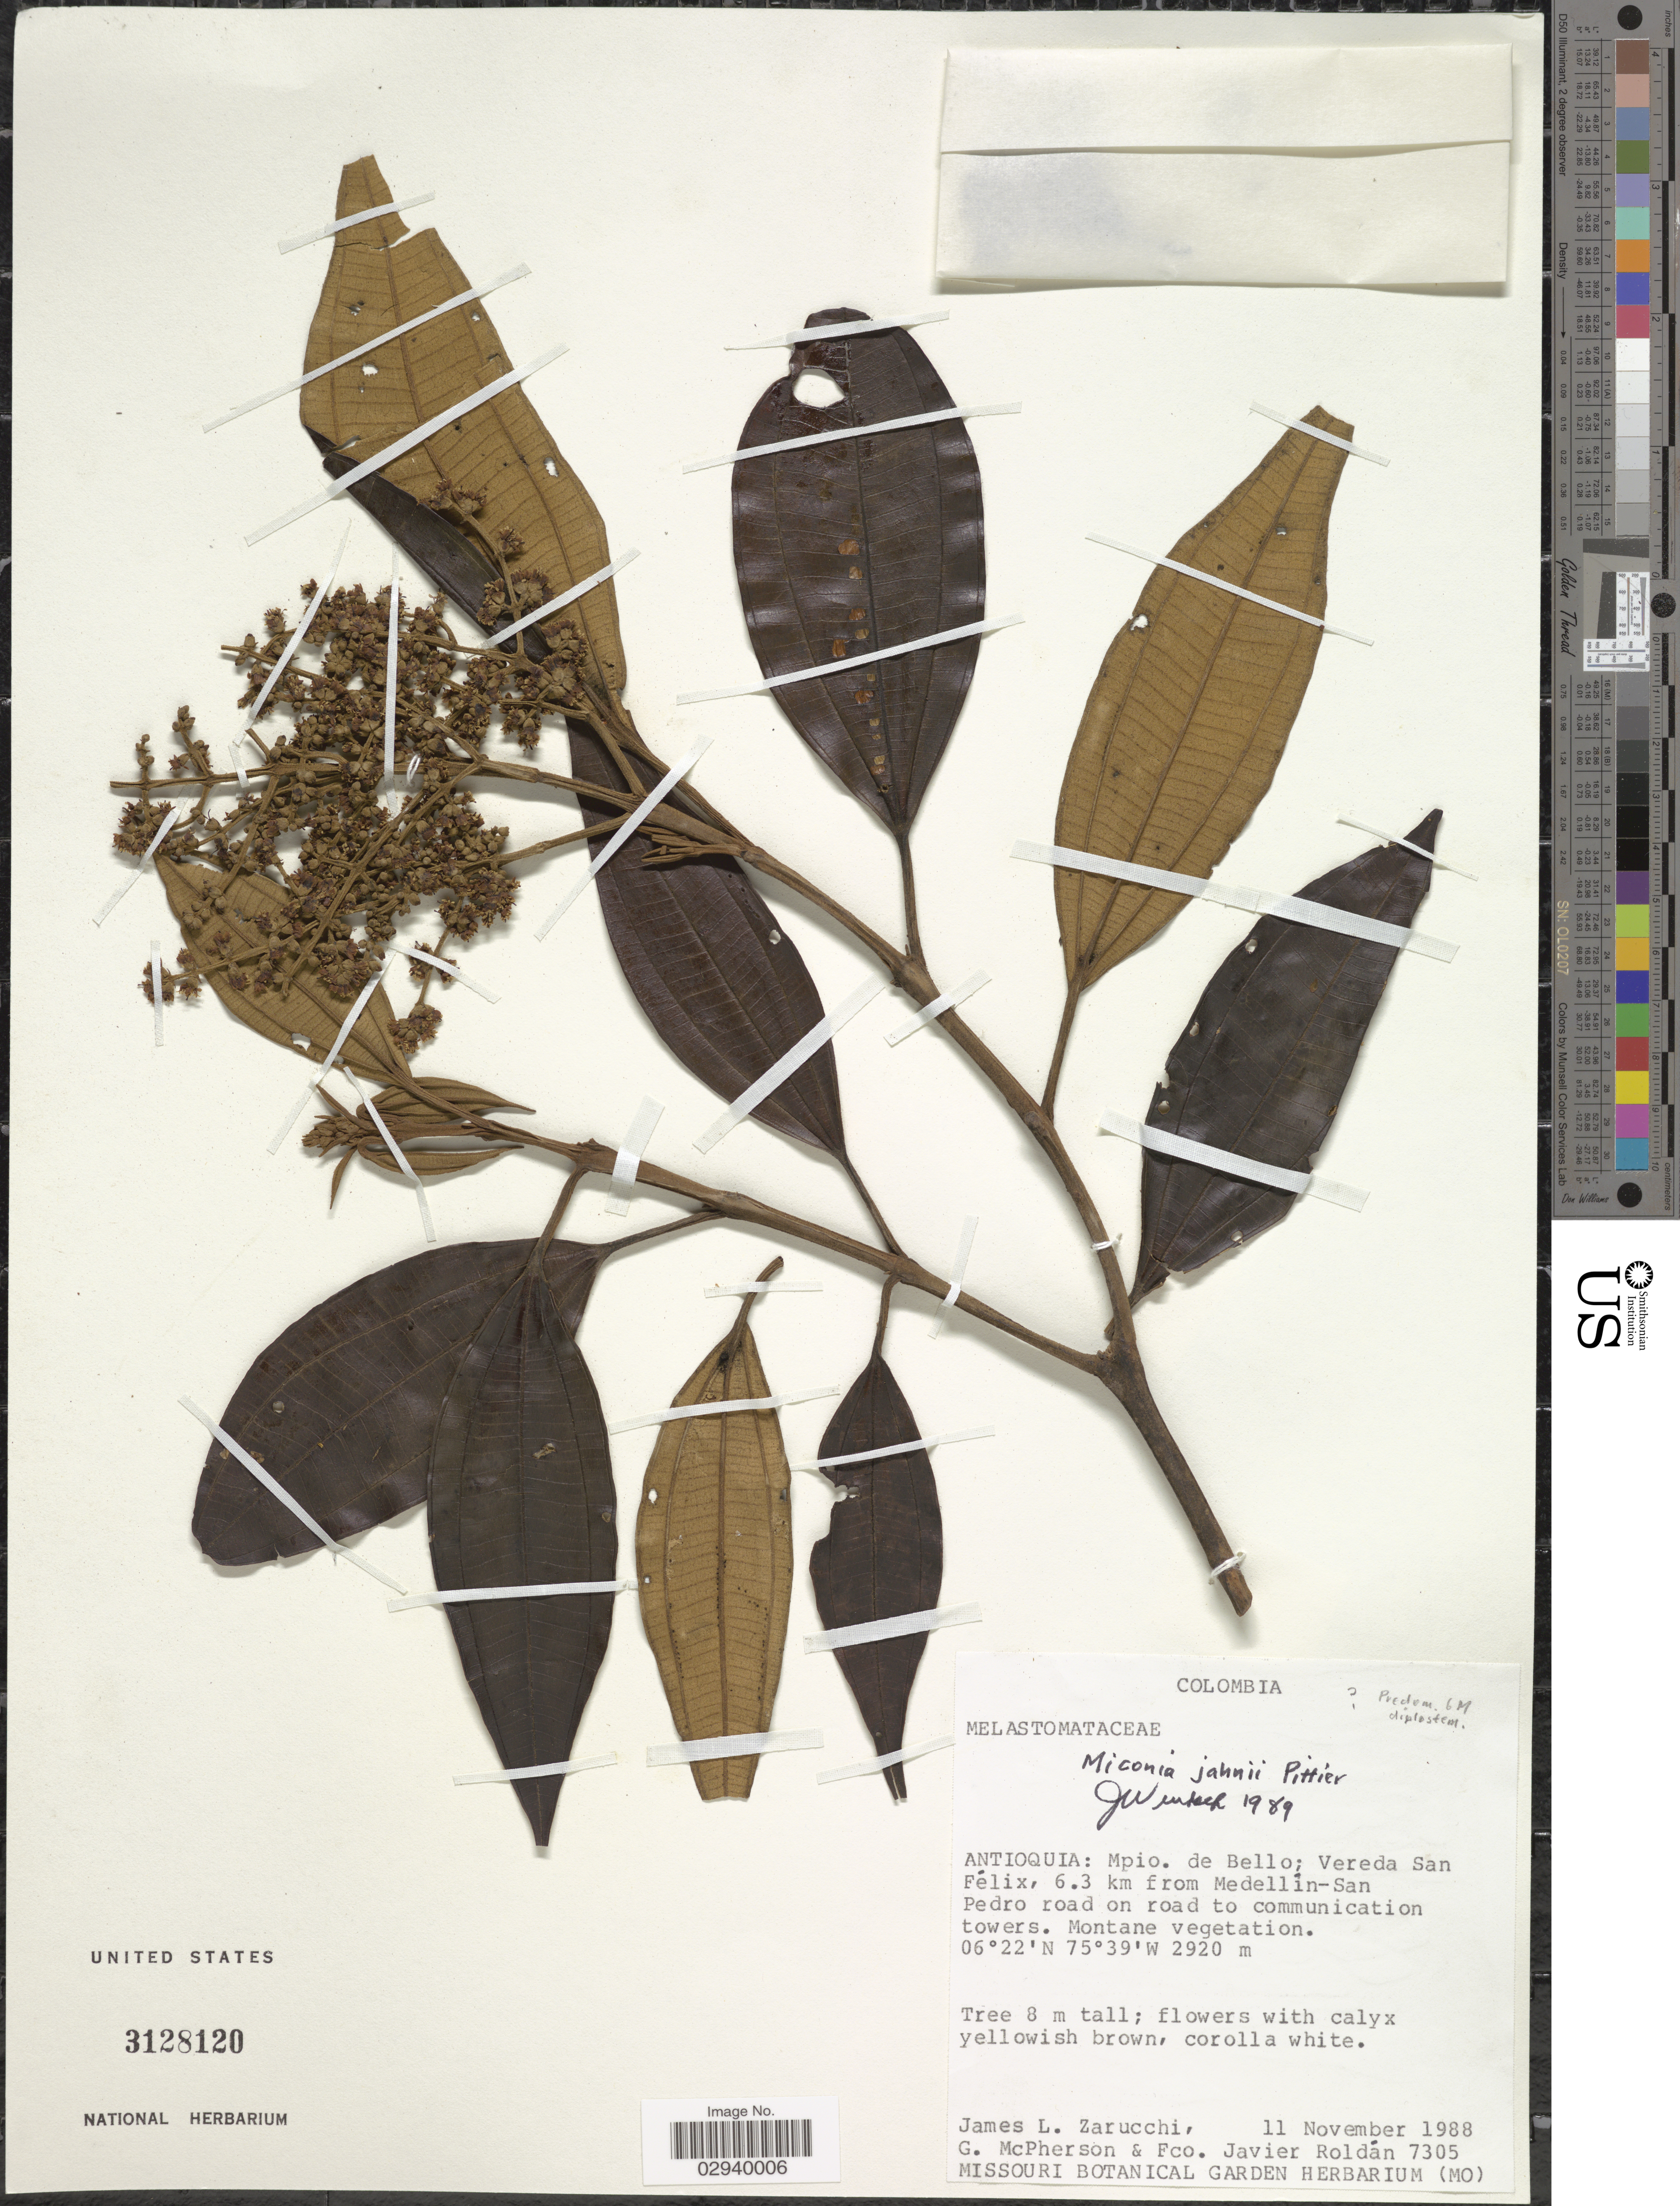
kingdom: Plantae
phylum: Tracheophyta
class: Magnoliopsida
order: Myrtales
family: Melastomataceae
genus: Miconia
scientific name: Miconia jahnii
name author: Pittier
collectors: J. L. Zarucchi, G. McPherson & F. J. Roldán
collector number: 7305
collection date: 1988-11-11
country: Colombia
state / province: Antioquia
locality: Mpio. de Bello; Vereda San Félix, 6.3 km from Medellín-San Pedro road on road to communication towers.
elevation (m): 2920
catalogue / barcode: US 3128120